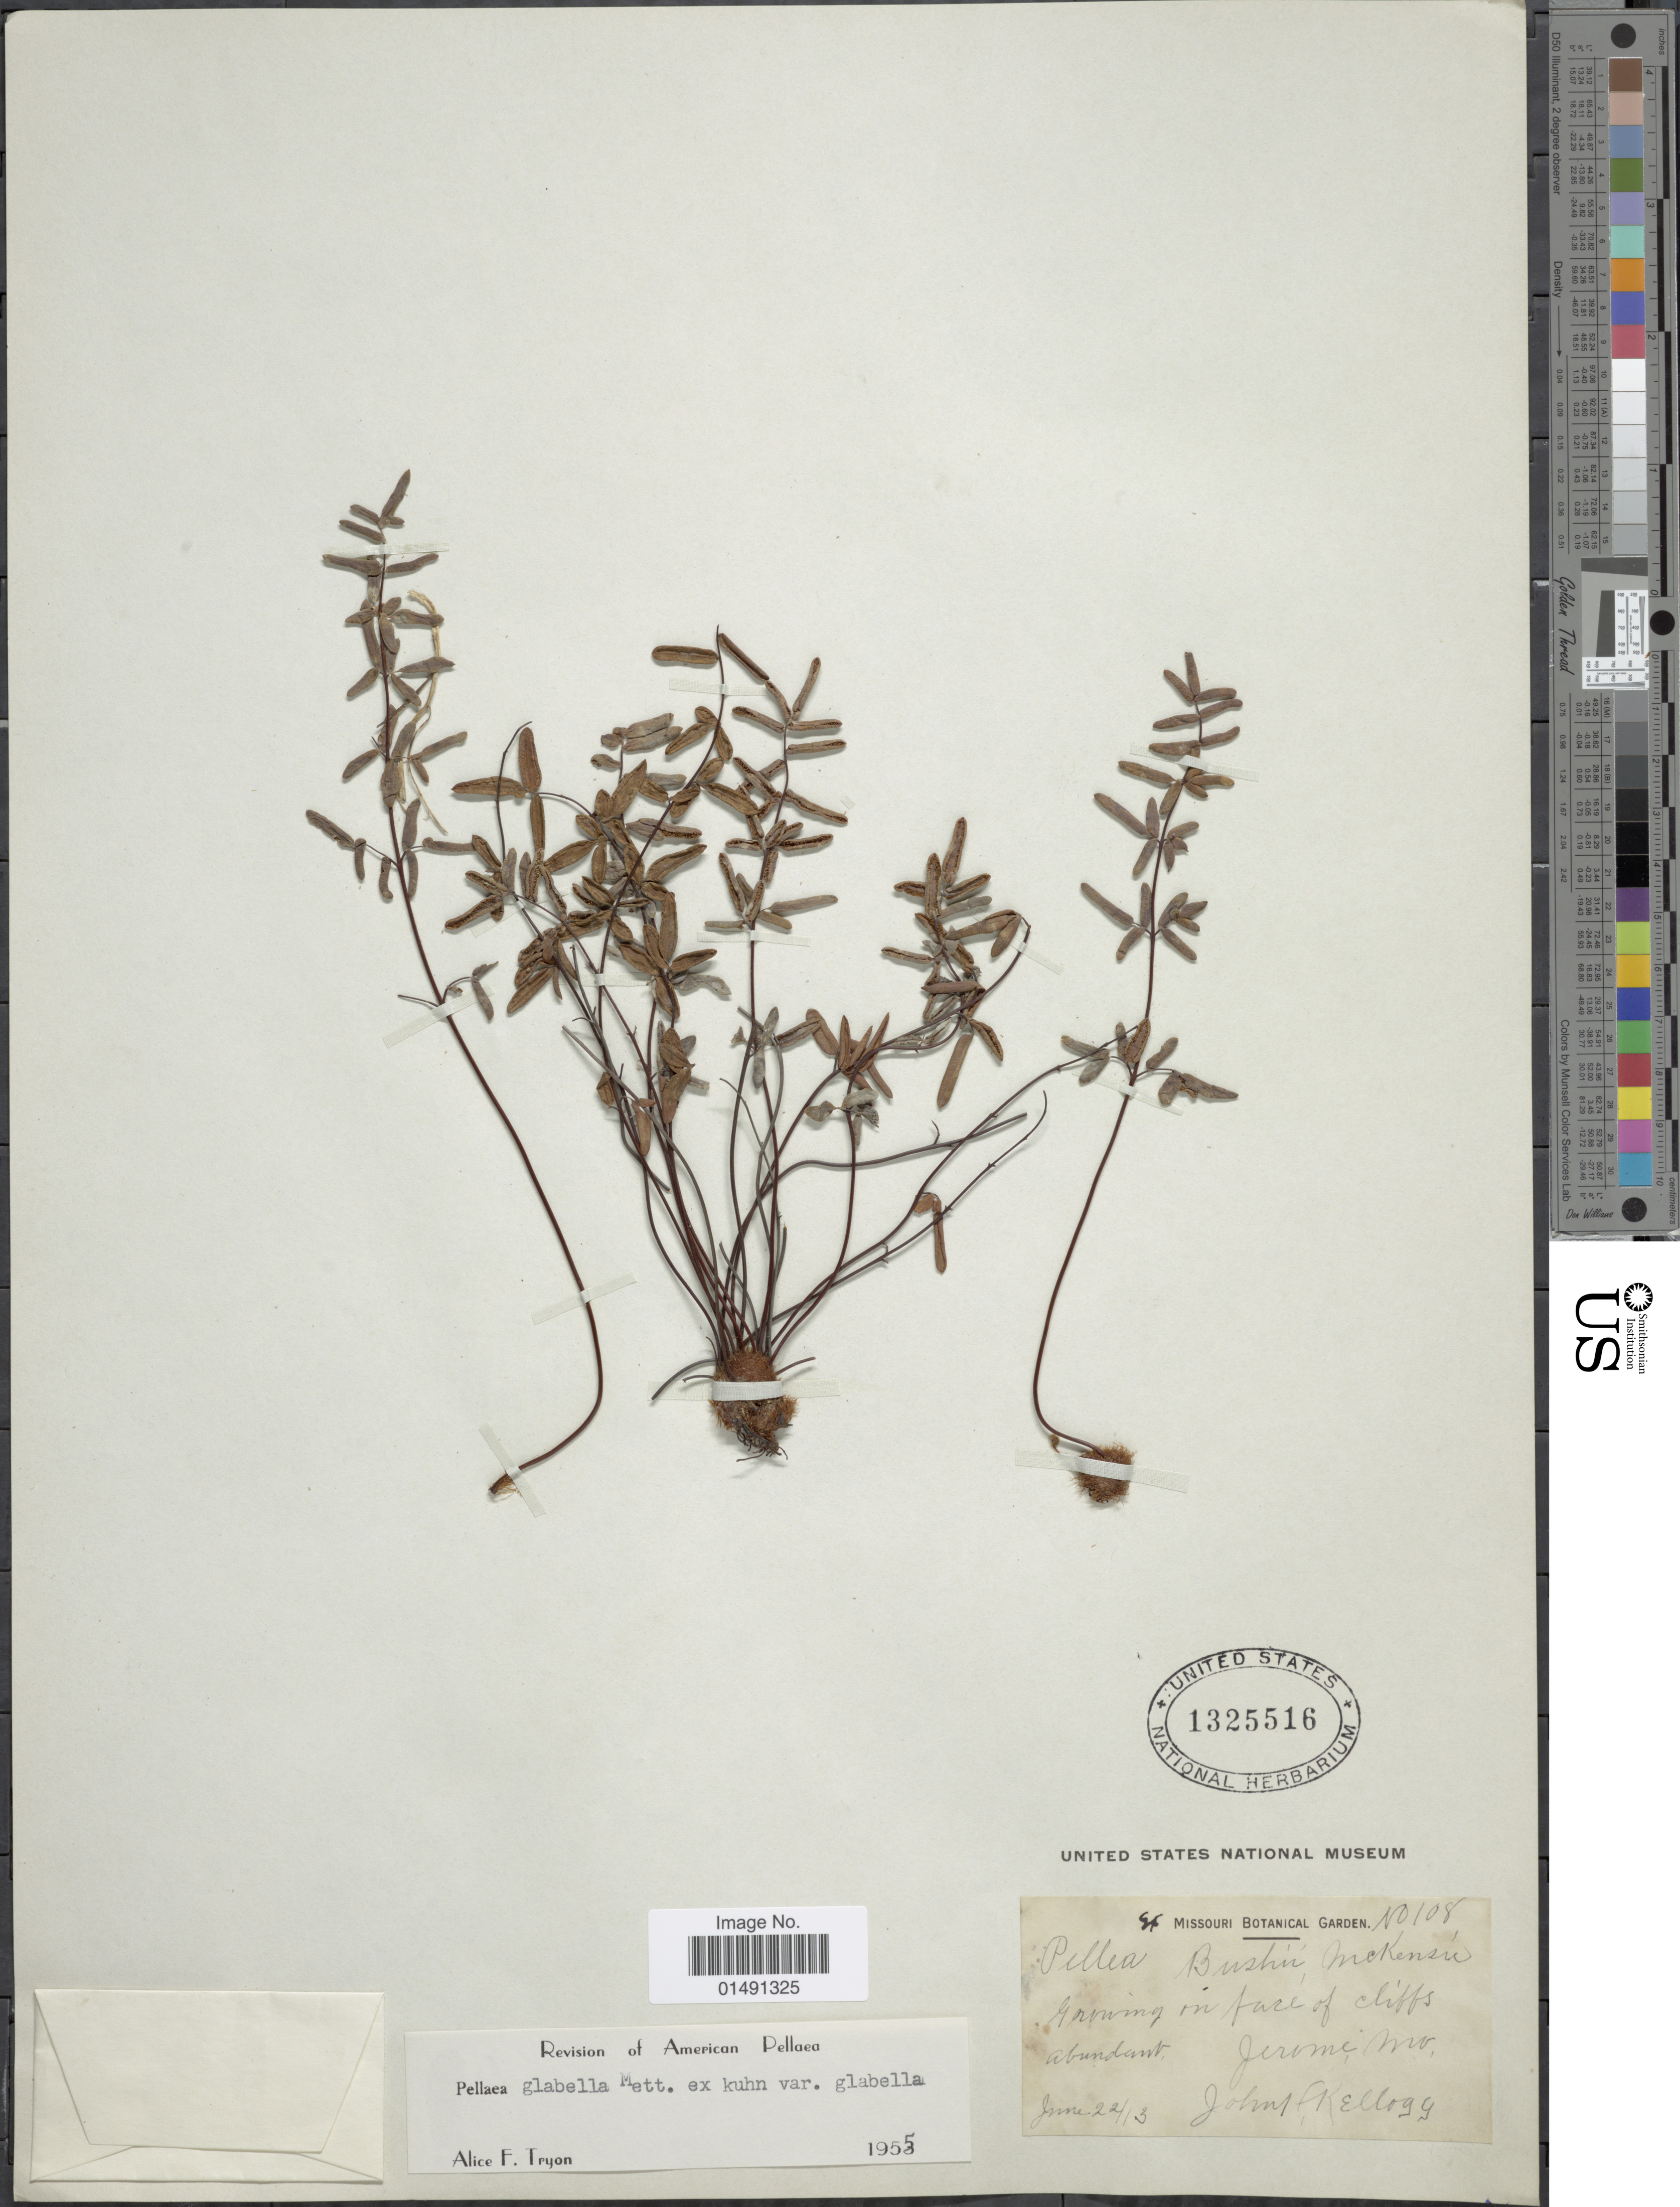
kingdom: Plantae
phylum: Tracheophyta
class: Polypodiopsida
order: Polypodiales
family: Pteridaceae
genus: Pellaea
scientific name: Pellaea glabella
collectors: J. H. Kellogg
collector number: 108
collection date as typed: Transcribed d/m/y: 22/6/13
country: United States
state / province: Missouri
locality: Growing on face of cliffs abundant Jerome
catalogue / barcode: US 1325516